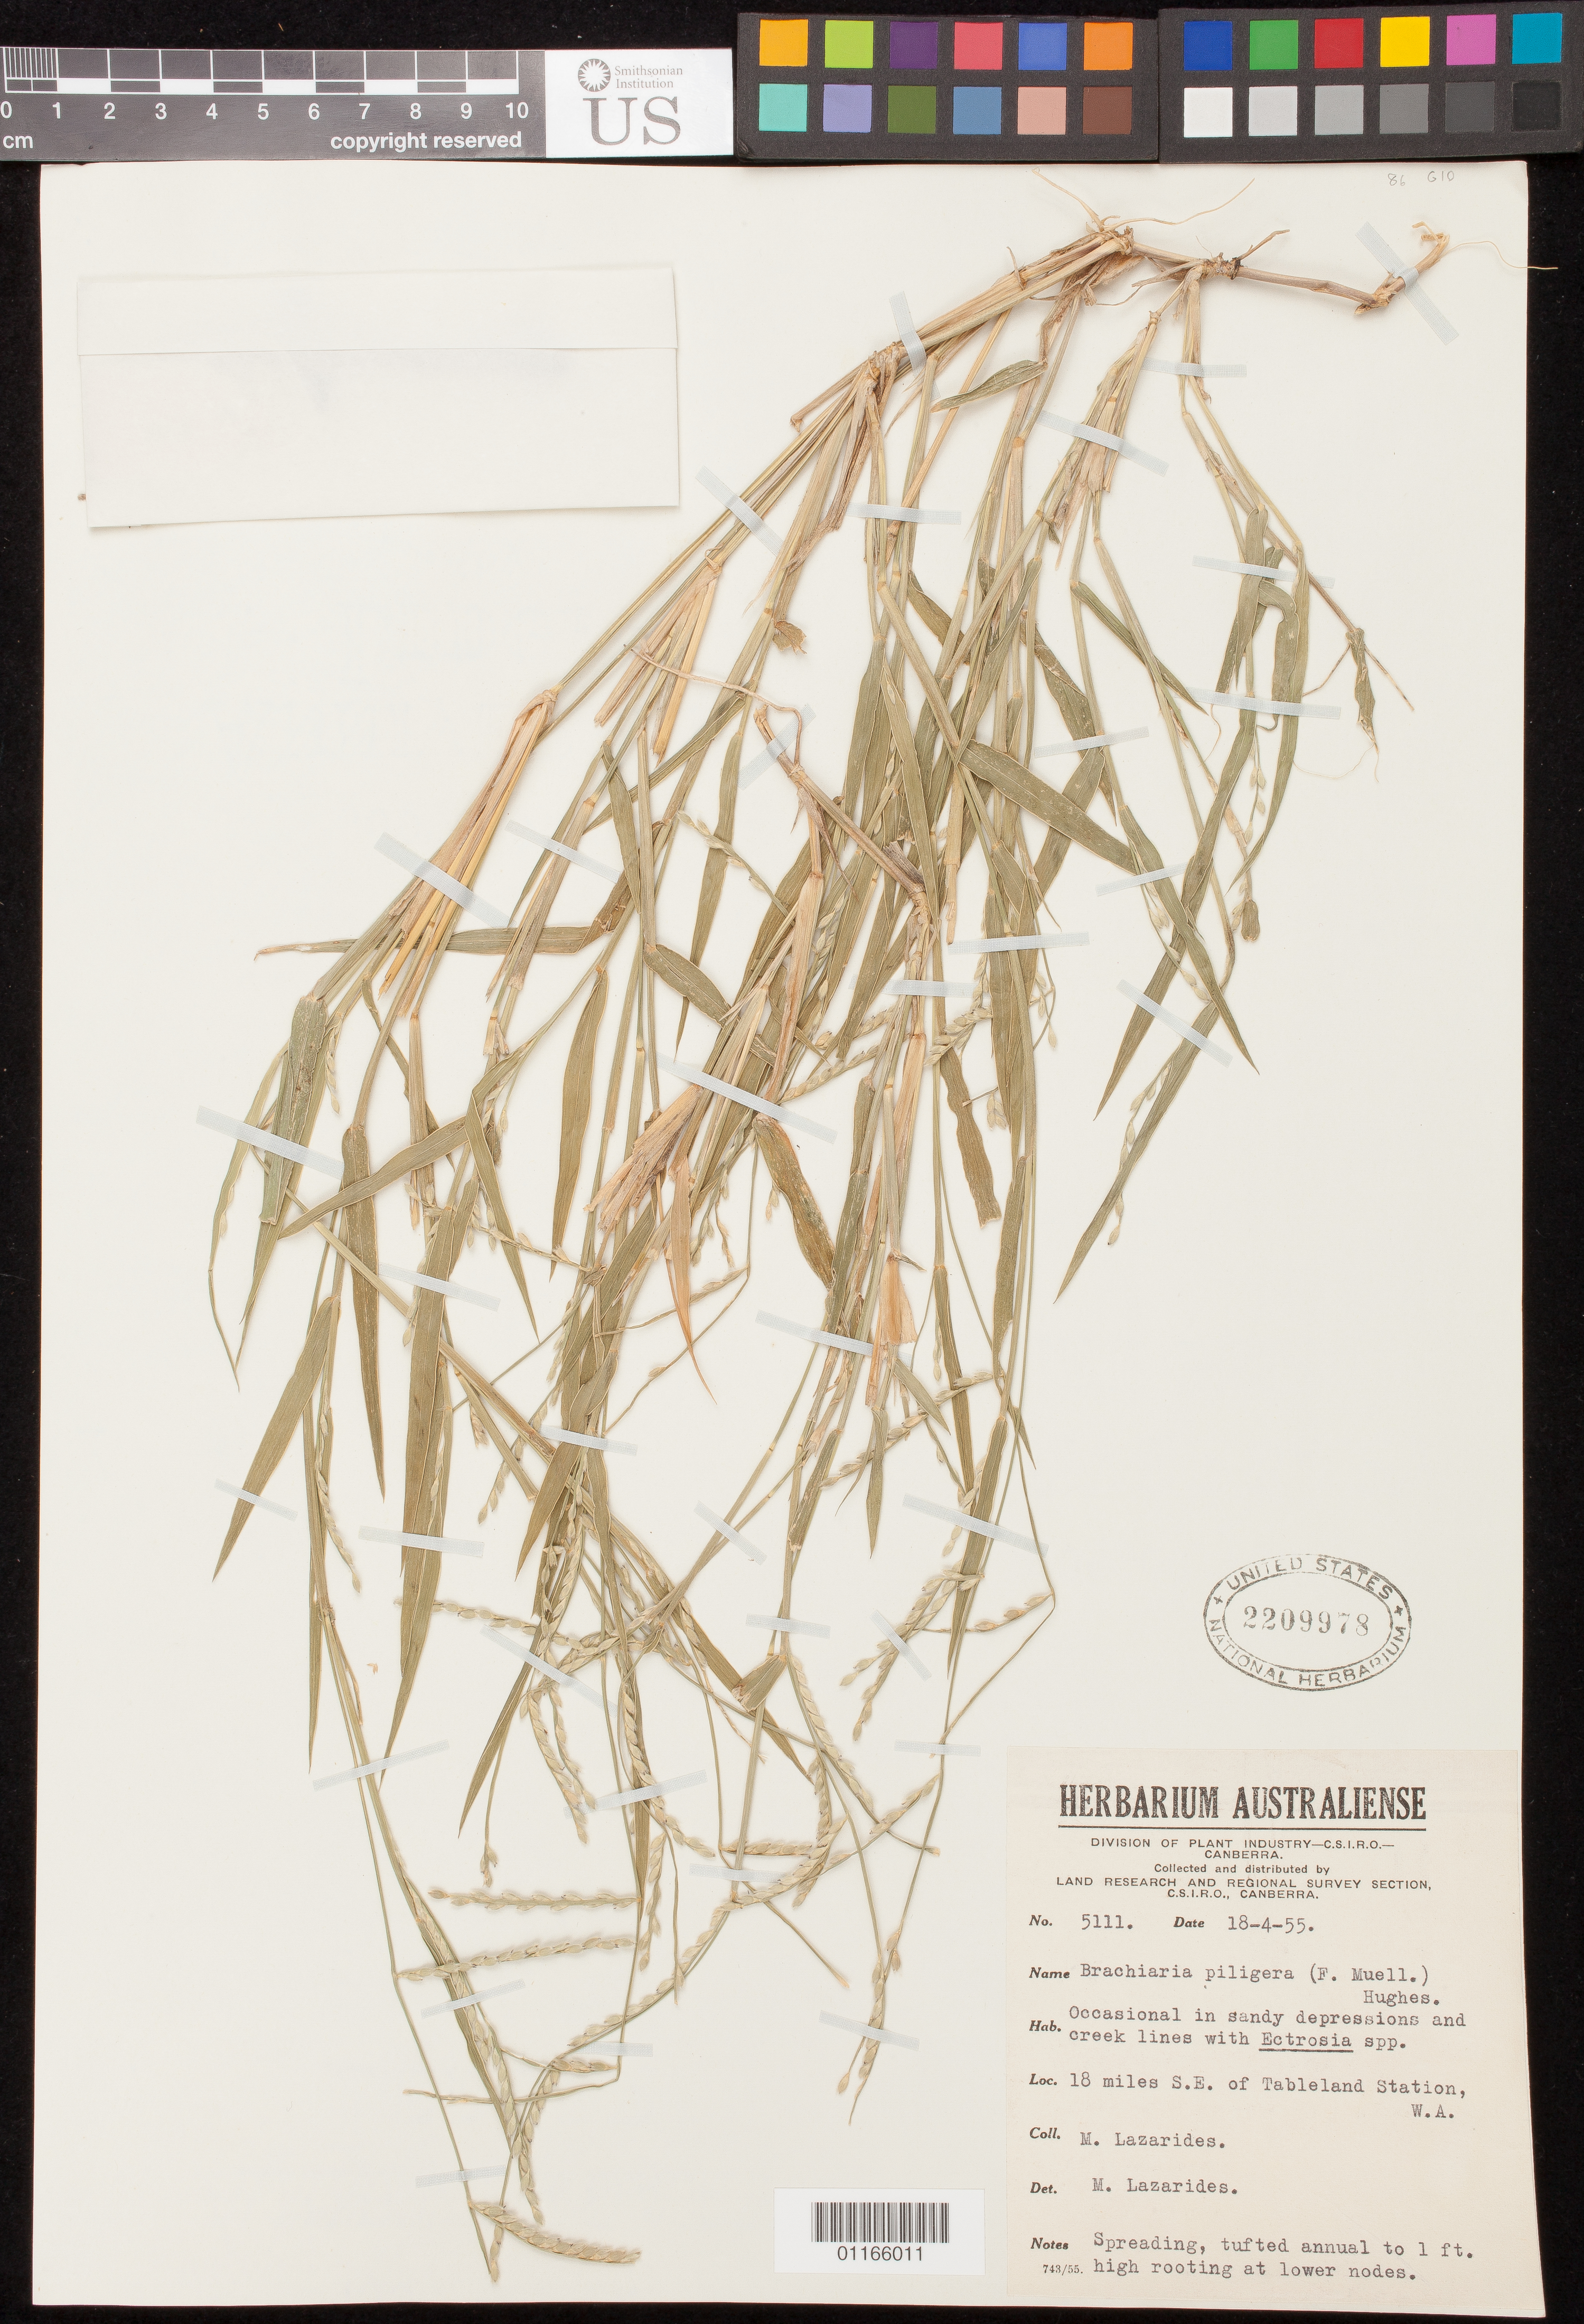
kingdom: Plantae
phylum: Tracheophyta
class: Liliopsida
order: Poales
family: Poaceae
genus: Brachiaria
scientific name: Brachiaria piligera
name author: (F. Muell. ex Benth.) Hughes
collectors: M. Lazarides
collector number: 5111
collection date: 1955-04-18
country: Australia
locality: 18 miles S.E. of Tableland Station, W.A.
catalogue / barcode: US 2209978